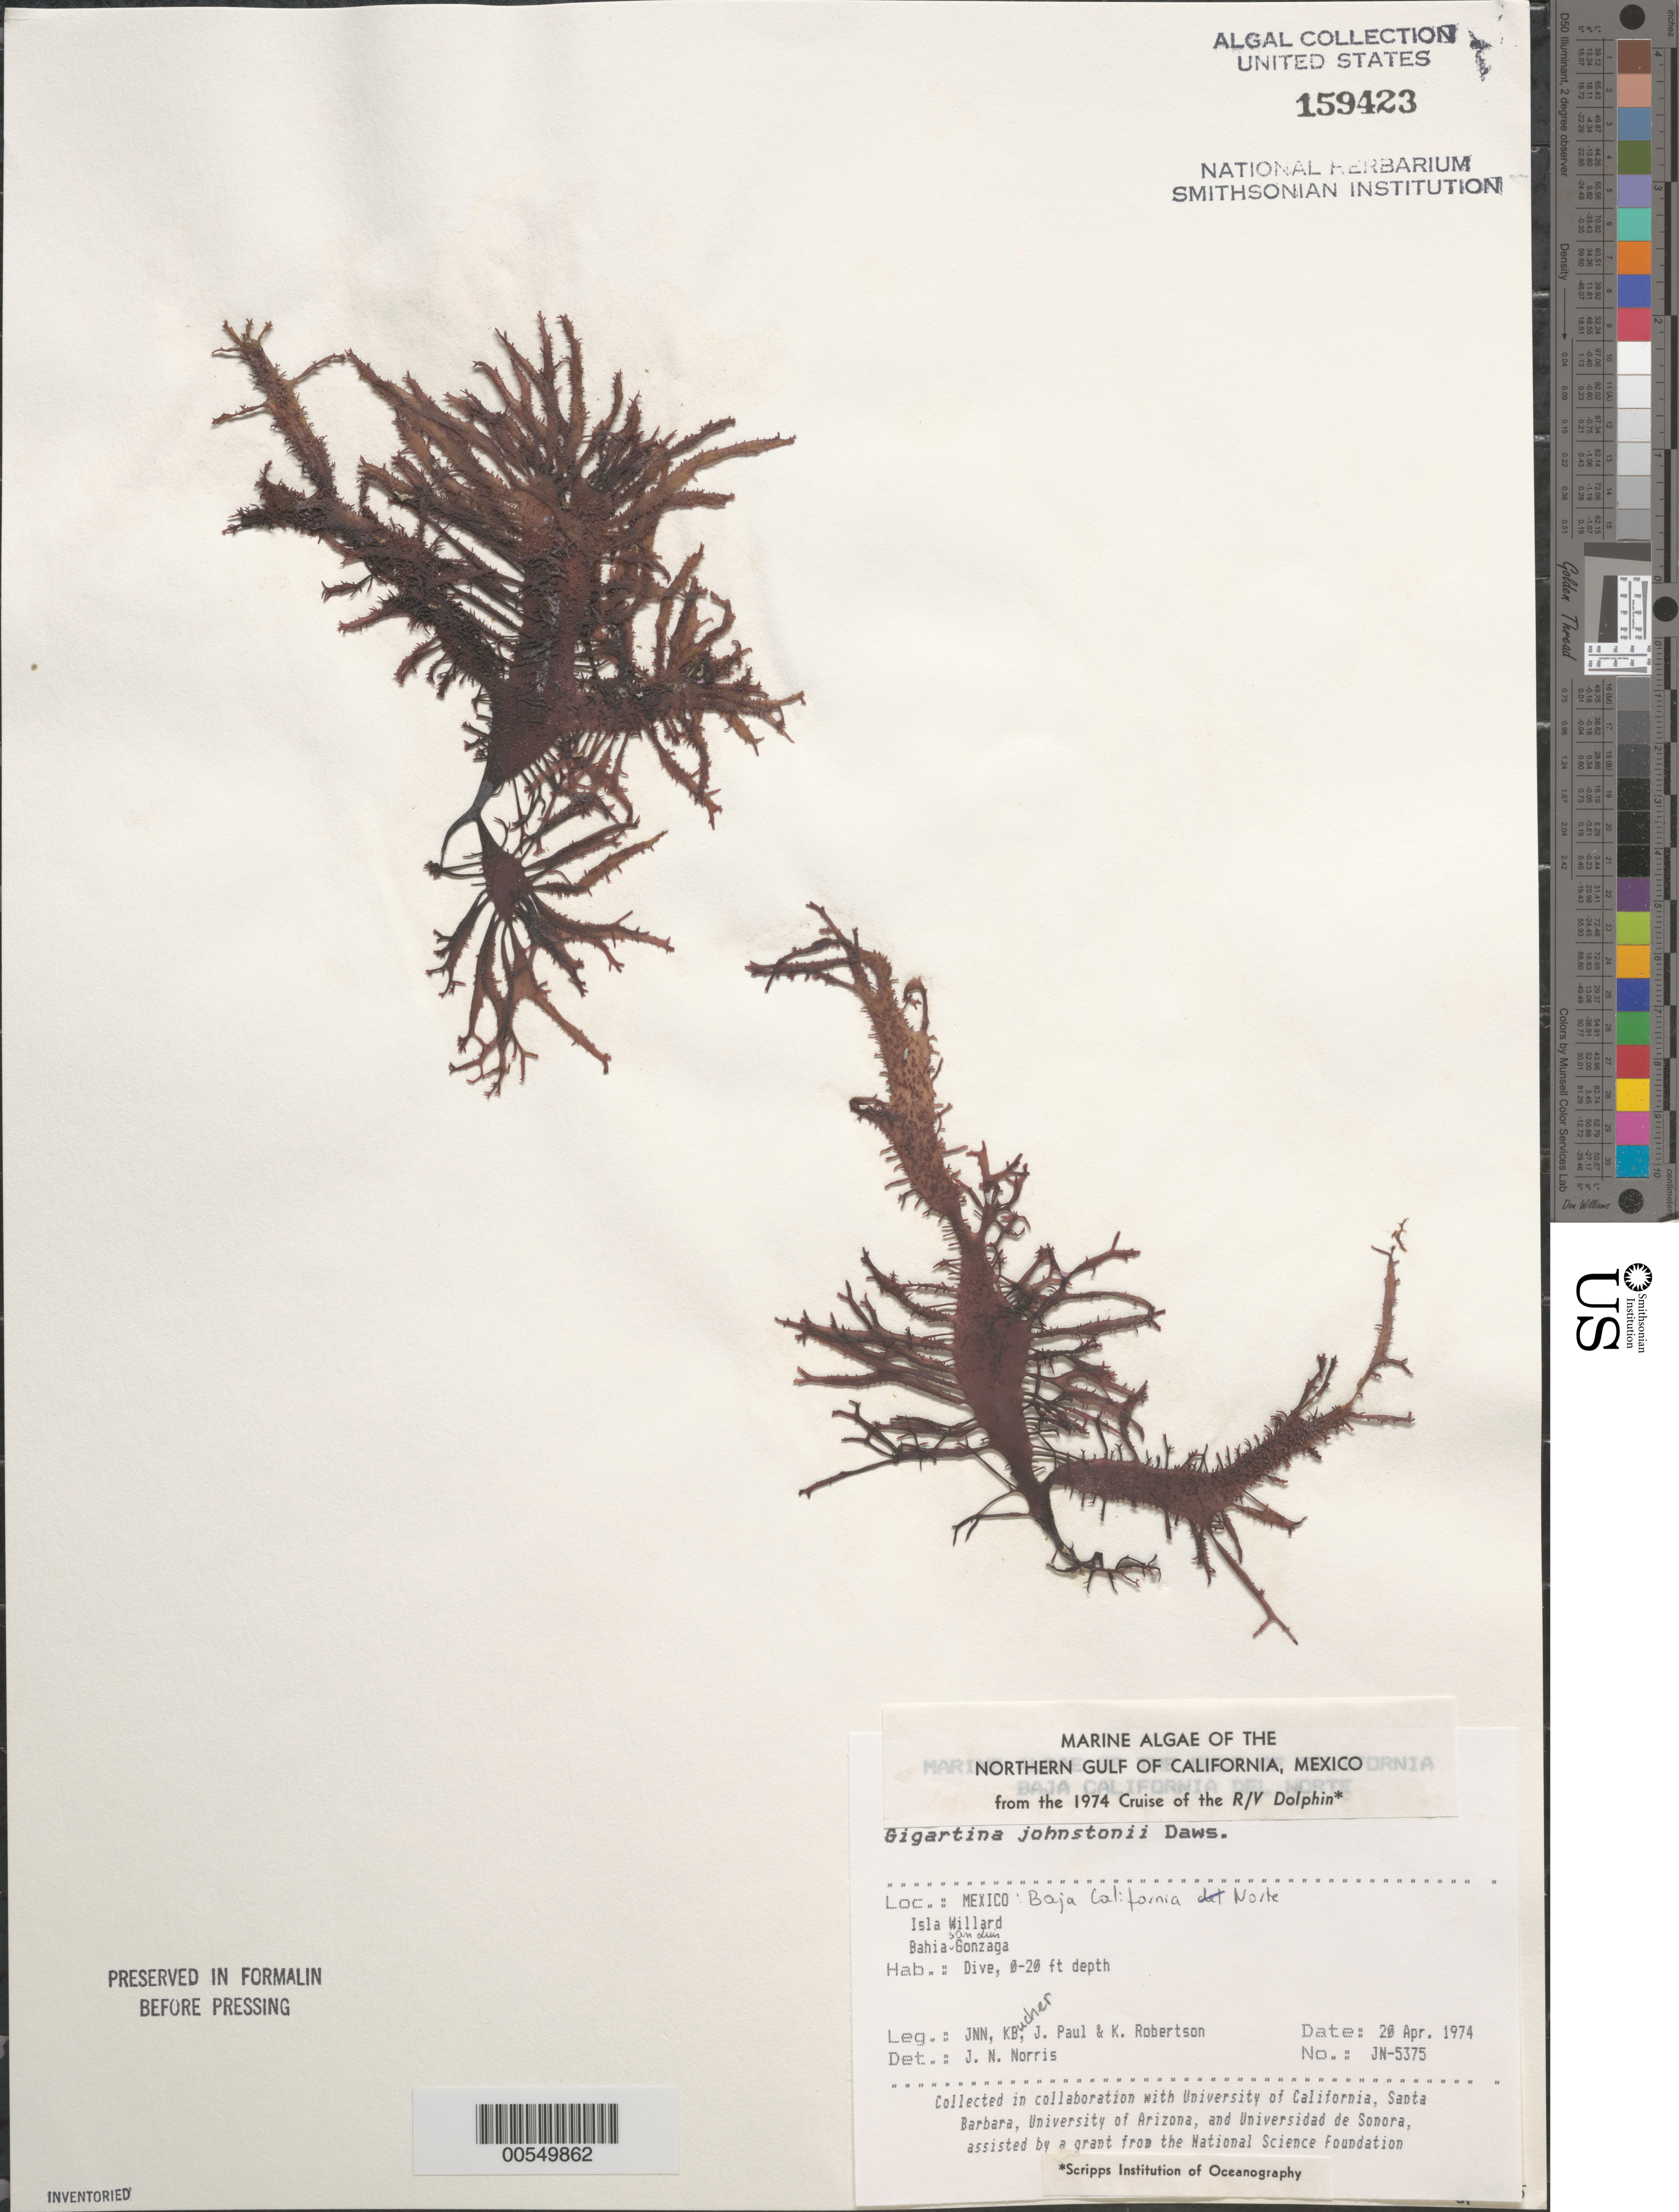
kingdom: Plantae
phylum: Rhodophyta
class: Florideophyceae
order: Gigartinales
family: Gigartinaceae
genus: Chondracanthus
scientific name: Chondracanthus squarrulosus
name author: (Setch. & N.L. Gardner) J.R. Hughey et al.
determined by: Algae name updating Project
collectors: J. N. Norris, K. E. Bucher, J. Paul & K. Robertson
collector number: JN-5375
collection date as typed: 20 Apr 1974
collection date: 1974-04-20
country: Mexico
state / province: Baja California Norte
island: Isla Willard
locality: Bahia San Luis Gonzaga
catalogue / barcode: US 159423